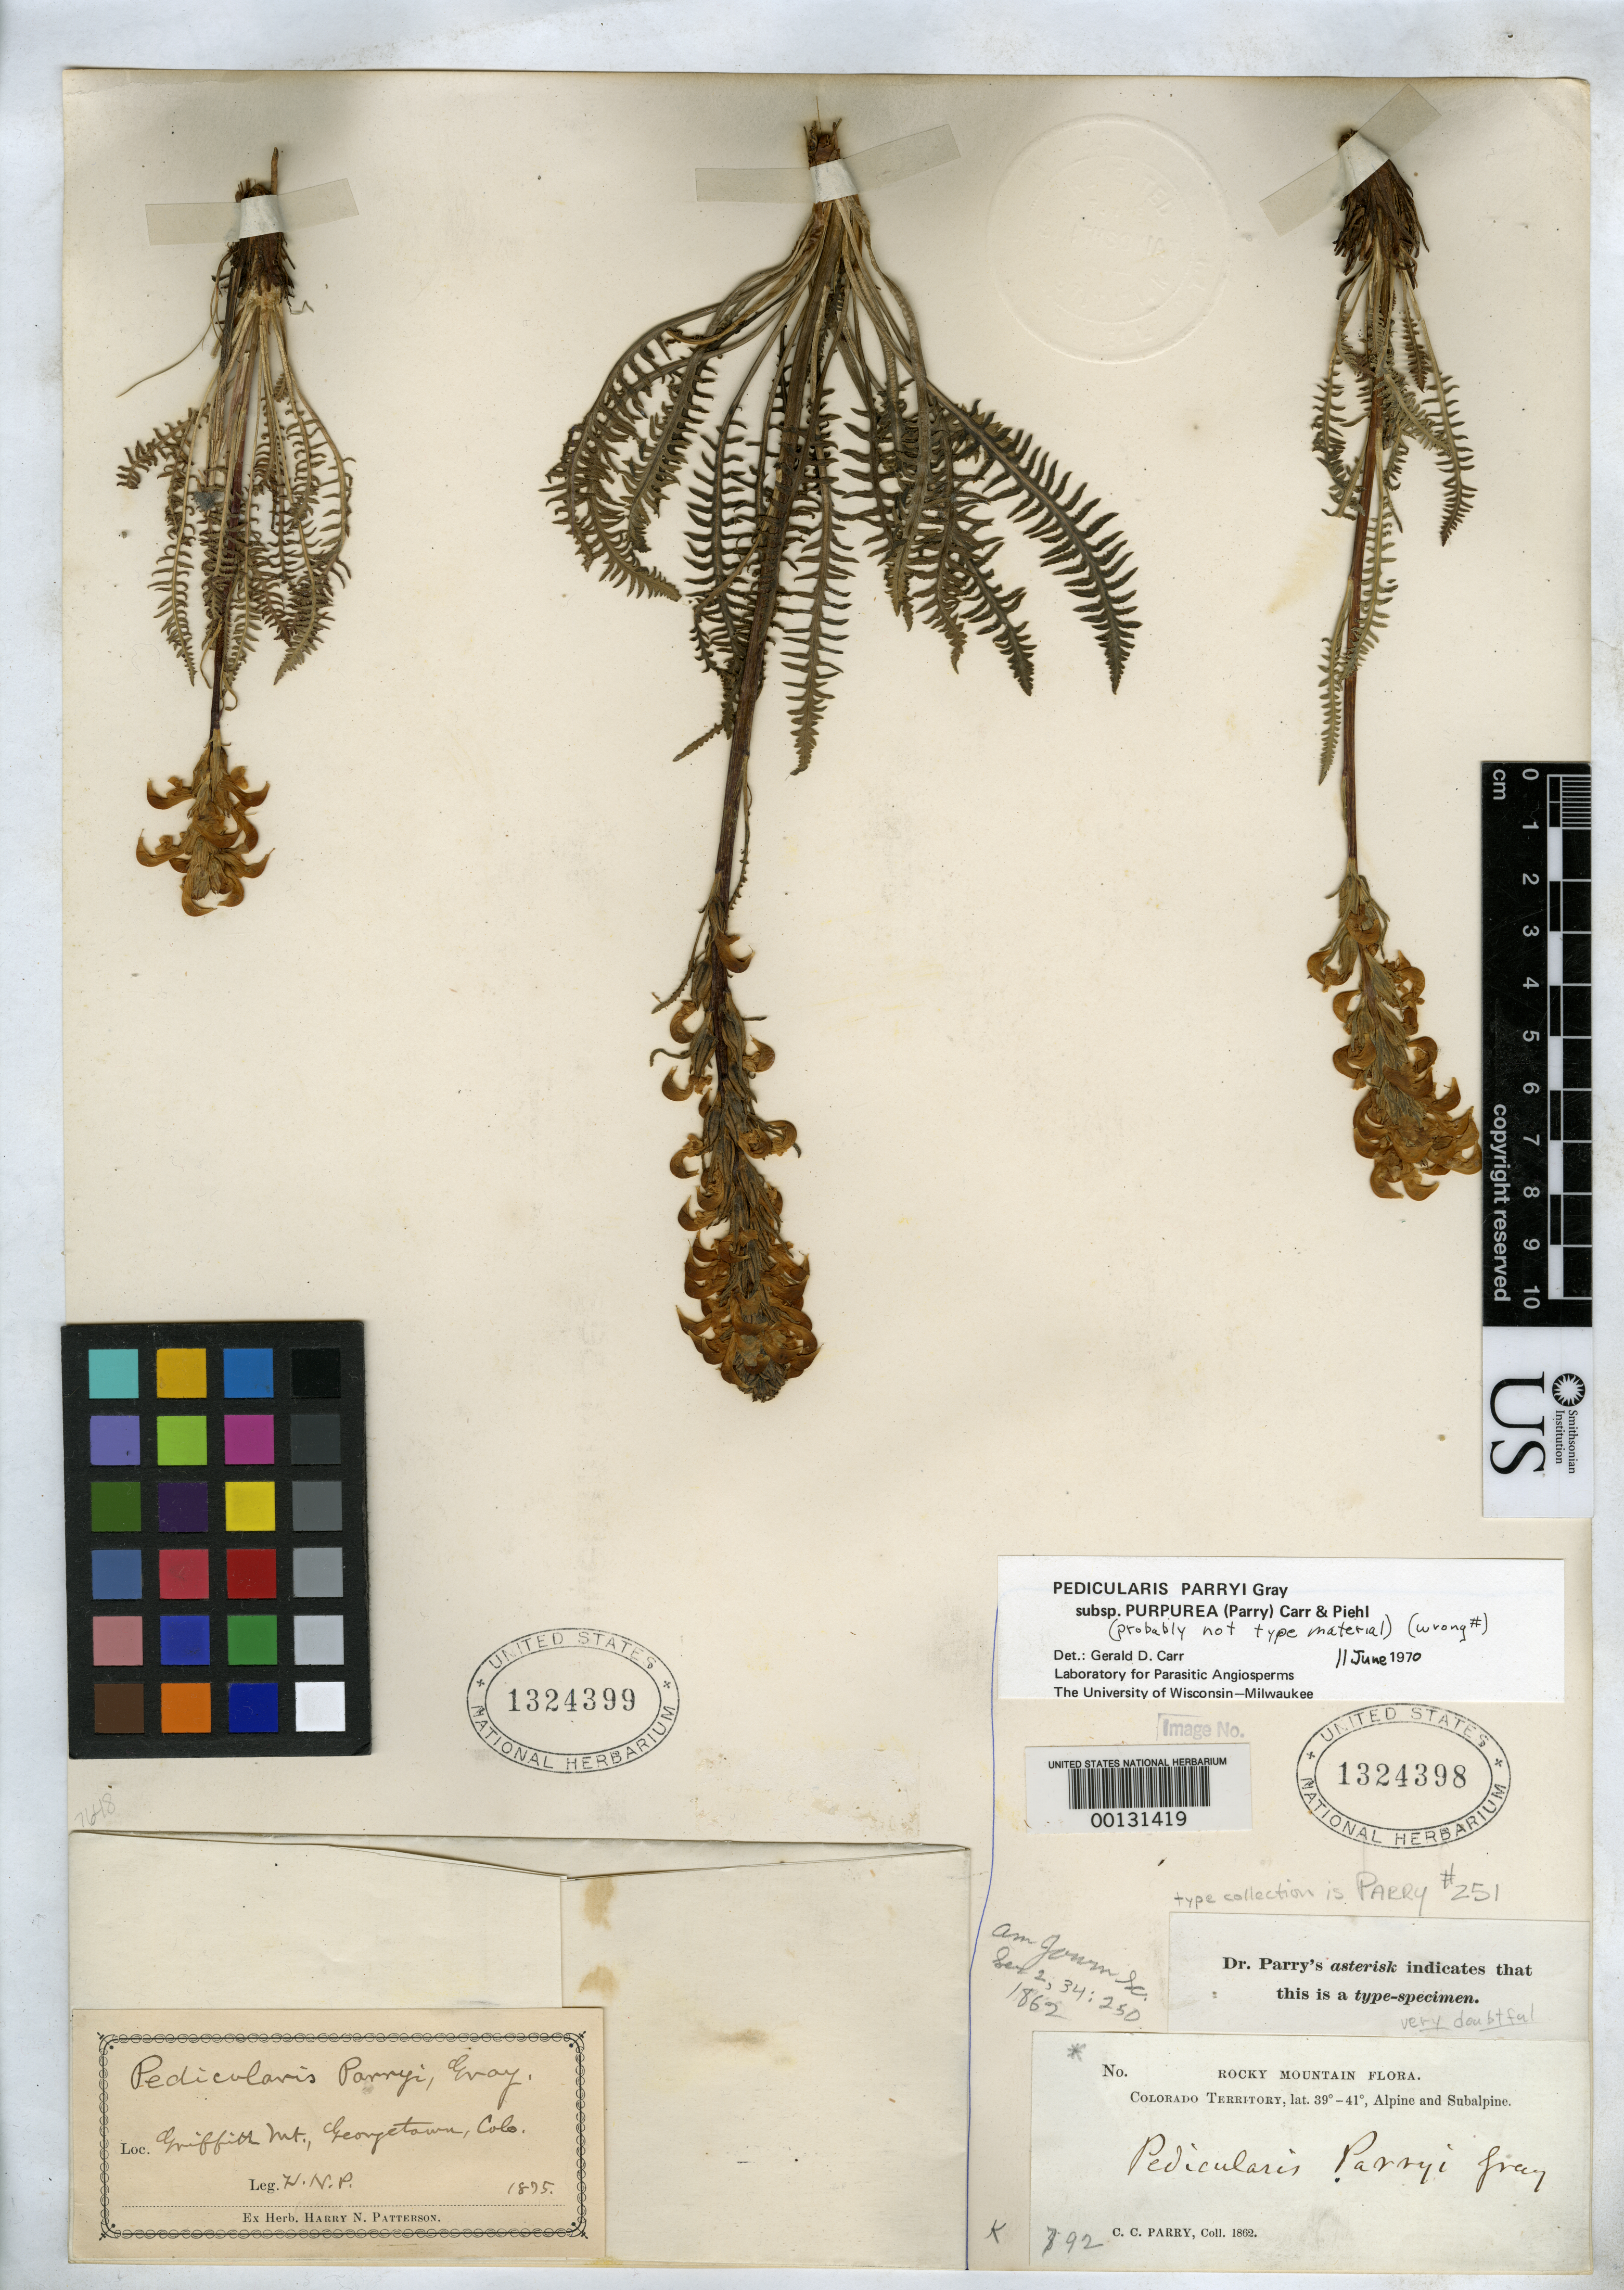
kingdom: Plantae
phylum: Tracheophyta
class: Magnoliopsida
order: Lamiales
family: Orobanchaceae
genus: Pedicularis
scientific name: Pedicularis parryi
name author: A. Gray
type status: Possible Syntype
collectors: C. C. Parry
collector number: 792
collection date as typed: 1862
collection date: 1862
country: United States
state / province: Colorado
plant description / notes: Previously recorded in Type Register as "isotype". Possibly original material but dubiously a type; protologue cites Parry 251 (=collector number or Gray's number?); type specimen in Gray Herbarium collected 1861.; Specimen is mounted with 2 collections of the same taxon; left-hand specimen is Patterson s.n. (USNH 1324399).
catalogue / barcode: US 1324398